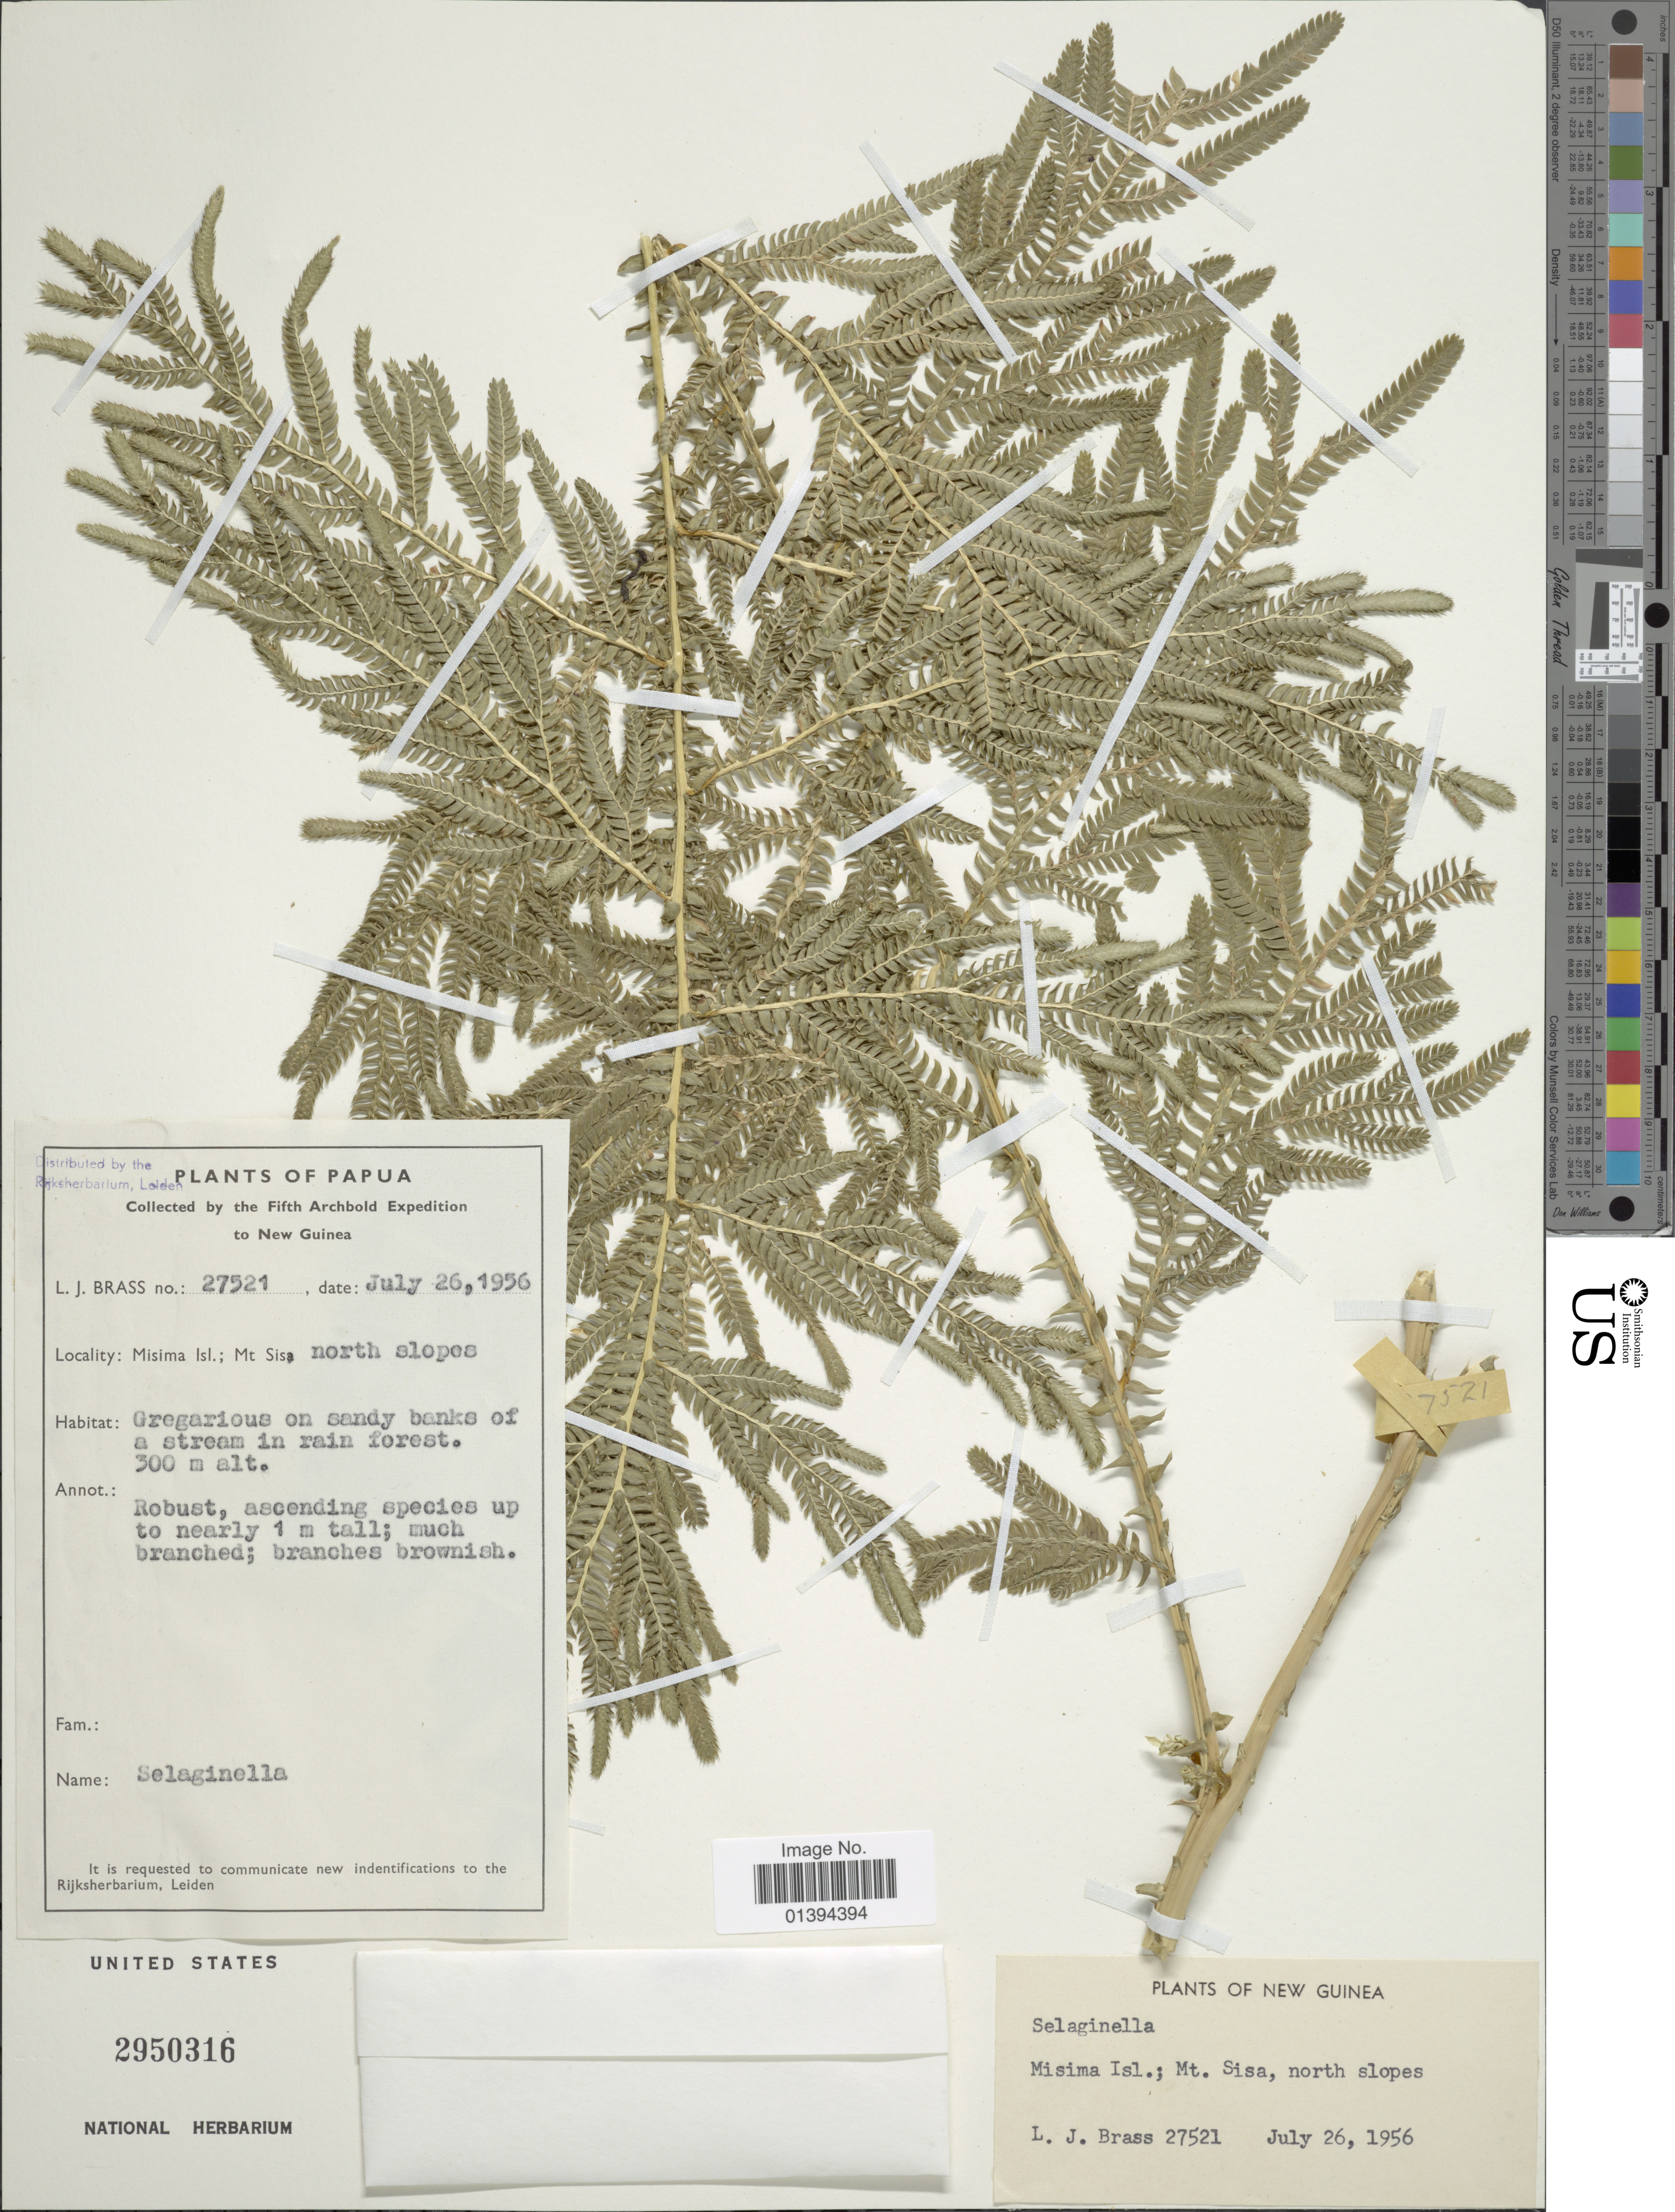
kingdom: Plantae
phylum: Tracheophyta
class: Lycopodiopsida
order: Selaginellales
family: Selaginellaceae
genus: Selaginella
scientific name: Selaginella sp.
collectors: L. J. Brass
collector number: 27521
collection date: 1956-07-26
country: Papua New Guinea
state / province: Milne Bay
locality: Misima Isl.; Mt. Sisa, north slopes, New Guinea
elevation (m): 300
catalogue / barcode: US 2950316